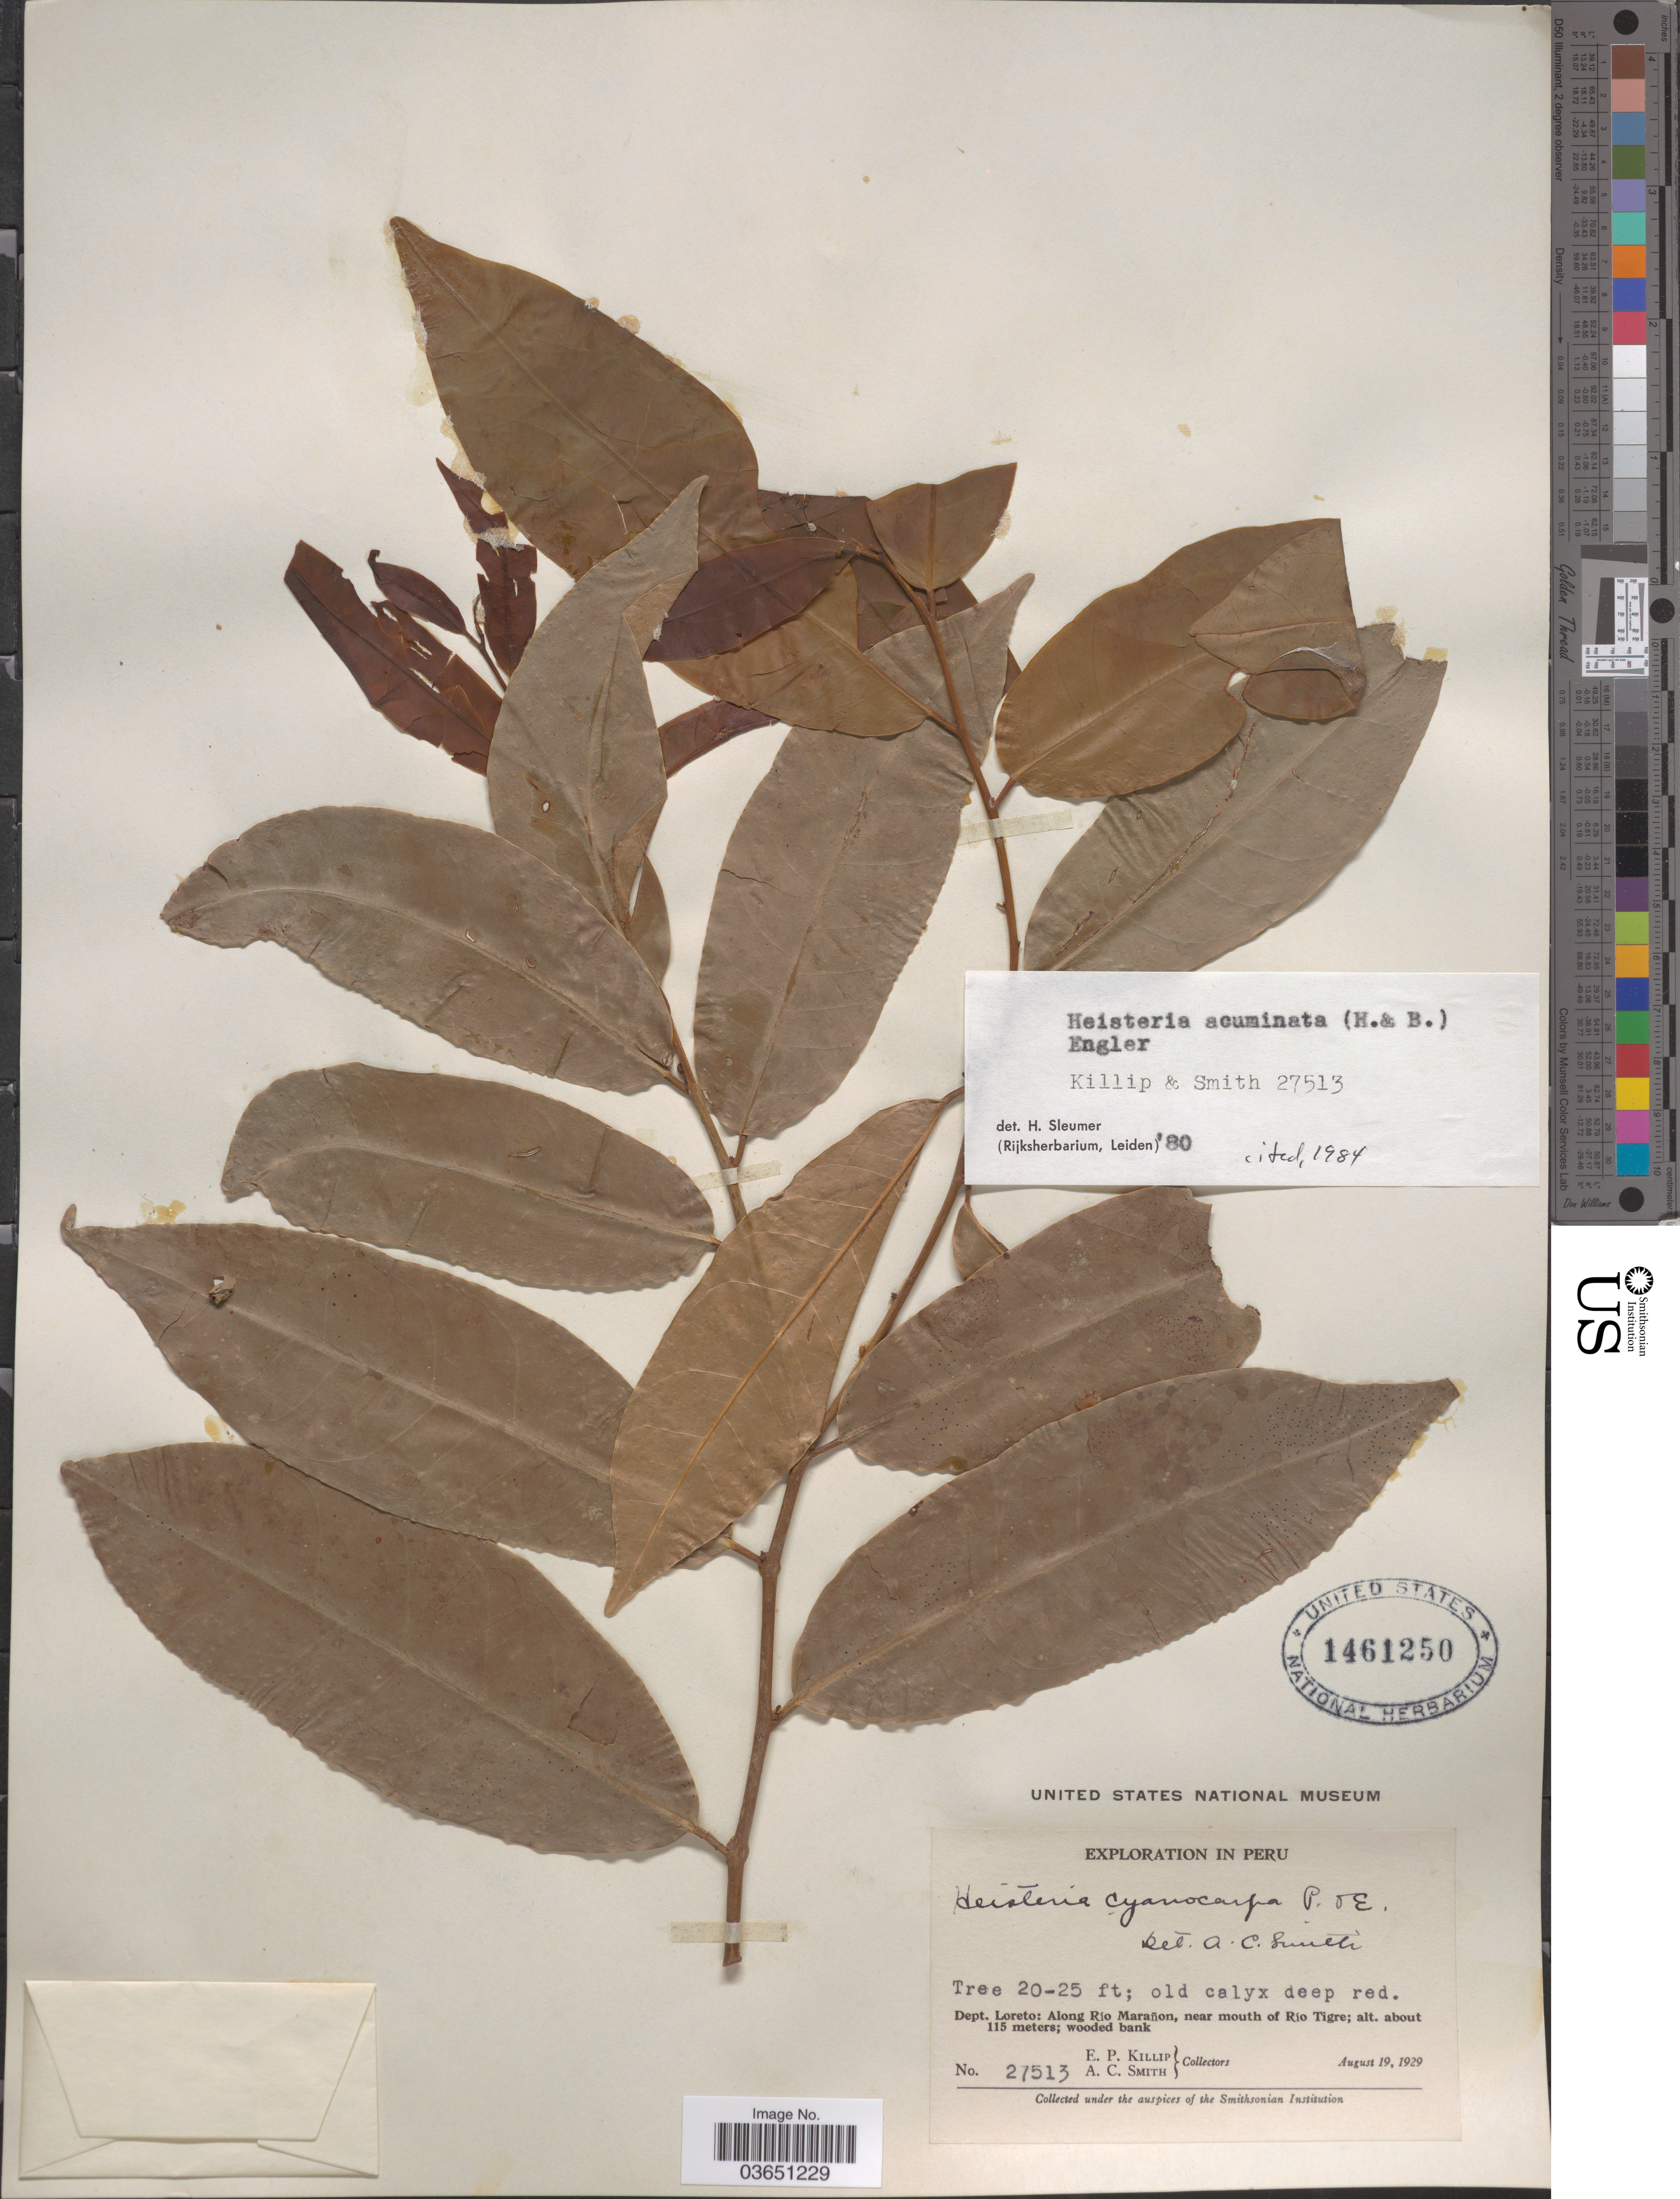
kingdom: Plantae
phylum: Tracheophyta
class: Magnoliopsida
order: Santalales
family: Erythropalaceae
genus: Heisteria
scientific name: Heisteria acuminata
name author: (Humb. & Bonpl.) Engl.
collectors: E. P. Killip & A. C. Smith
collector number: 27513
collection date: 1929-08-19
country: Peru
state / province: Loreto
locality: Dept. Loreto: Along Río Marañon, near mouth of Río Tigre.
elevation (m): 115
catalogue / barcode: US 1461250